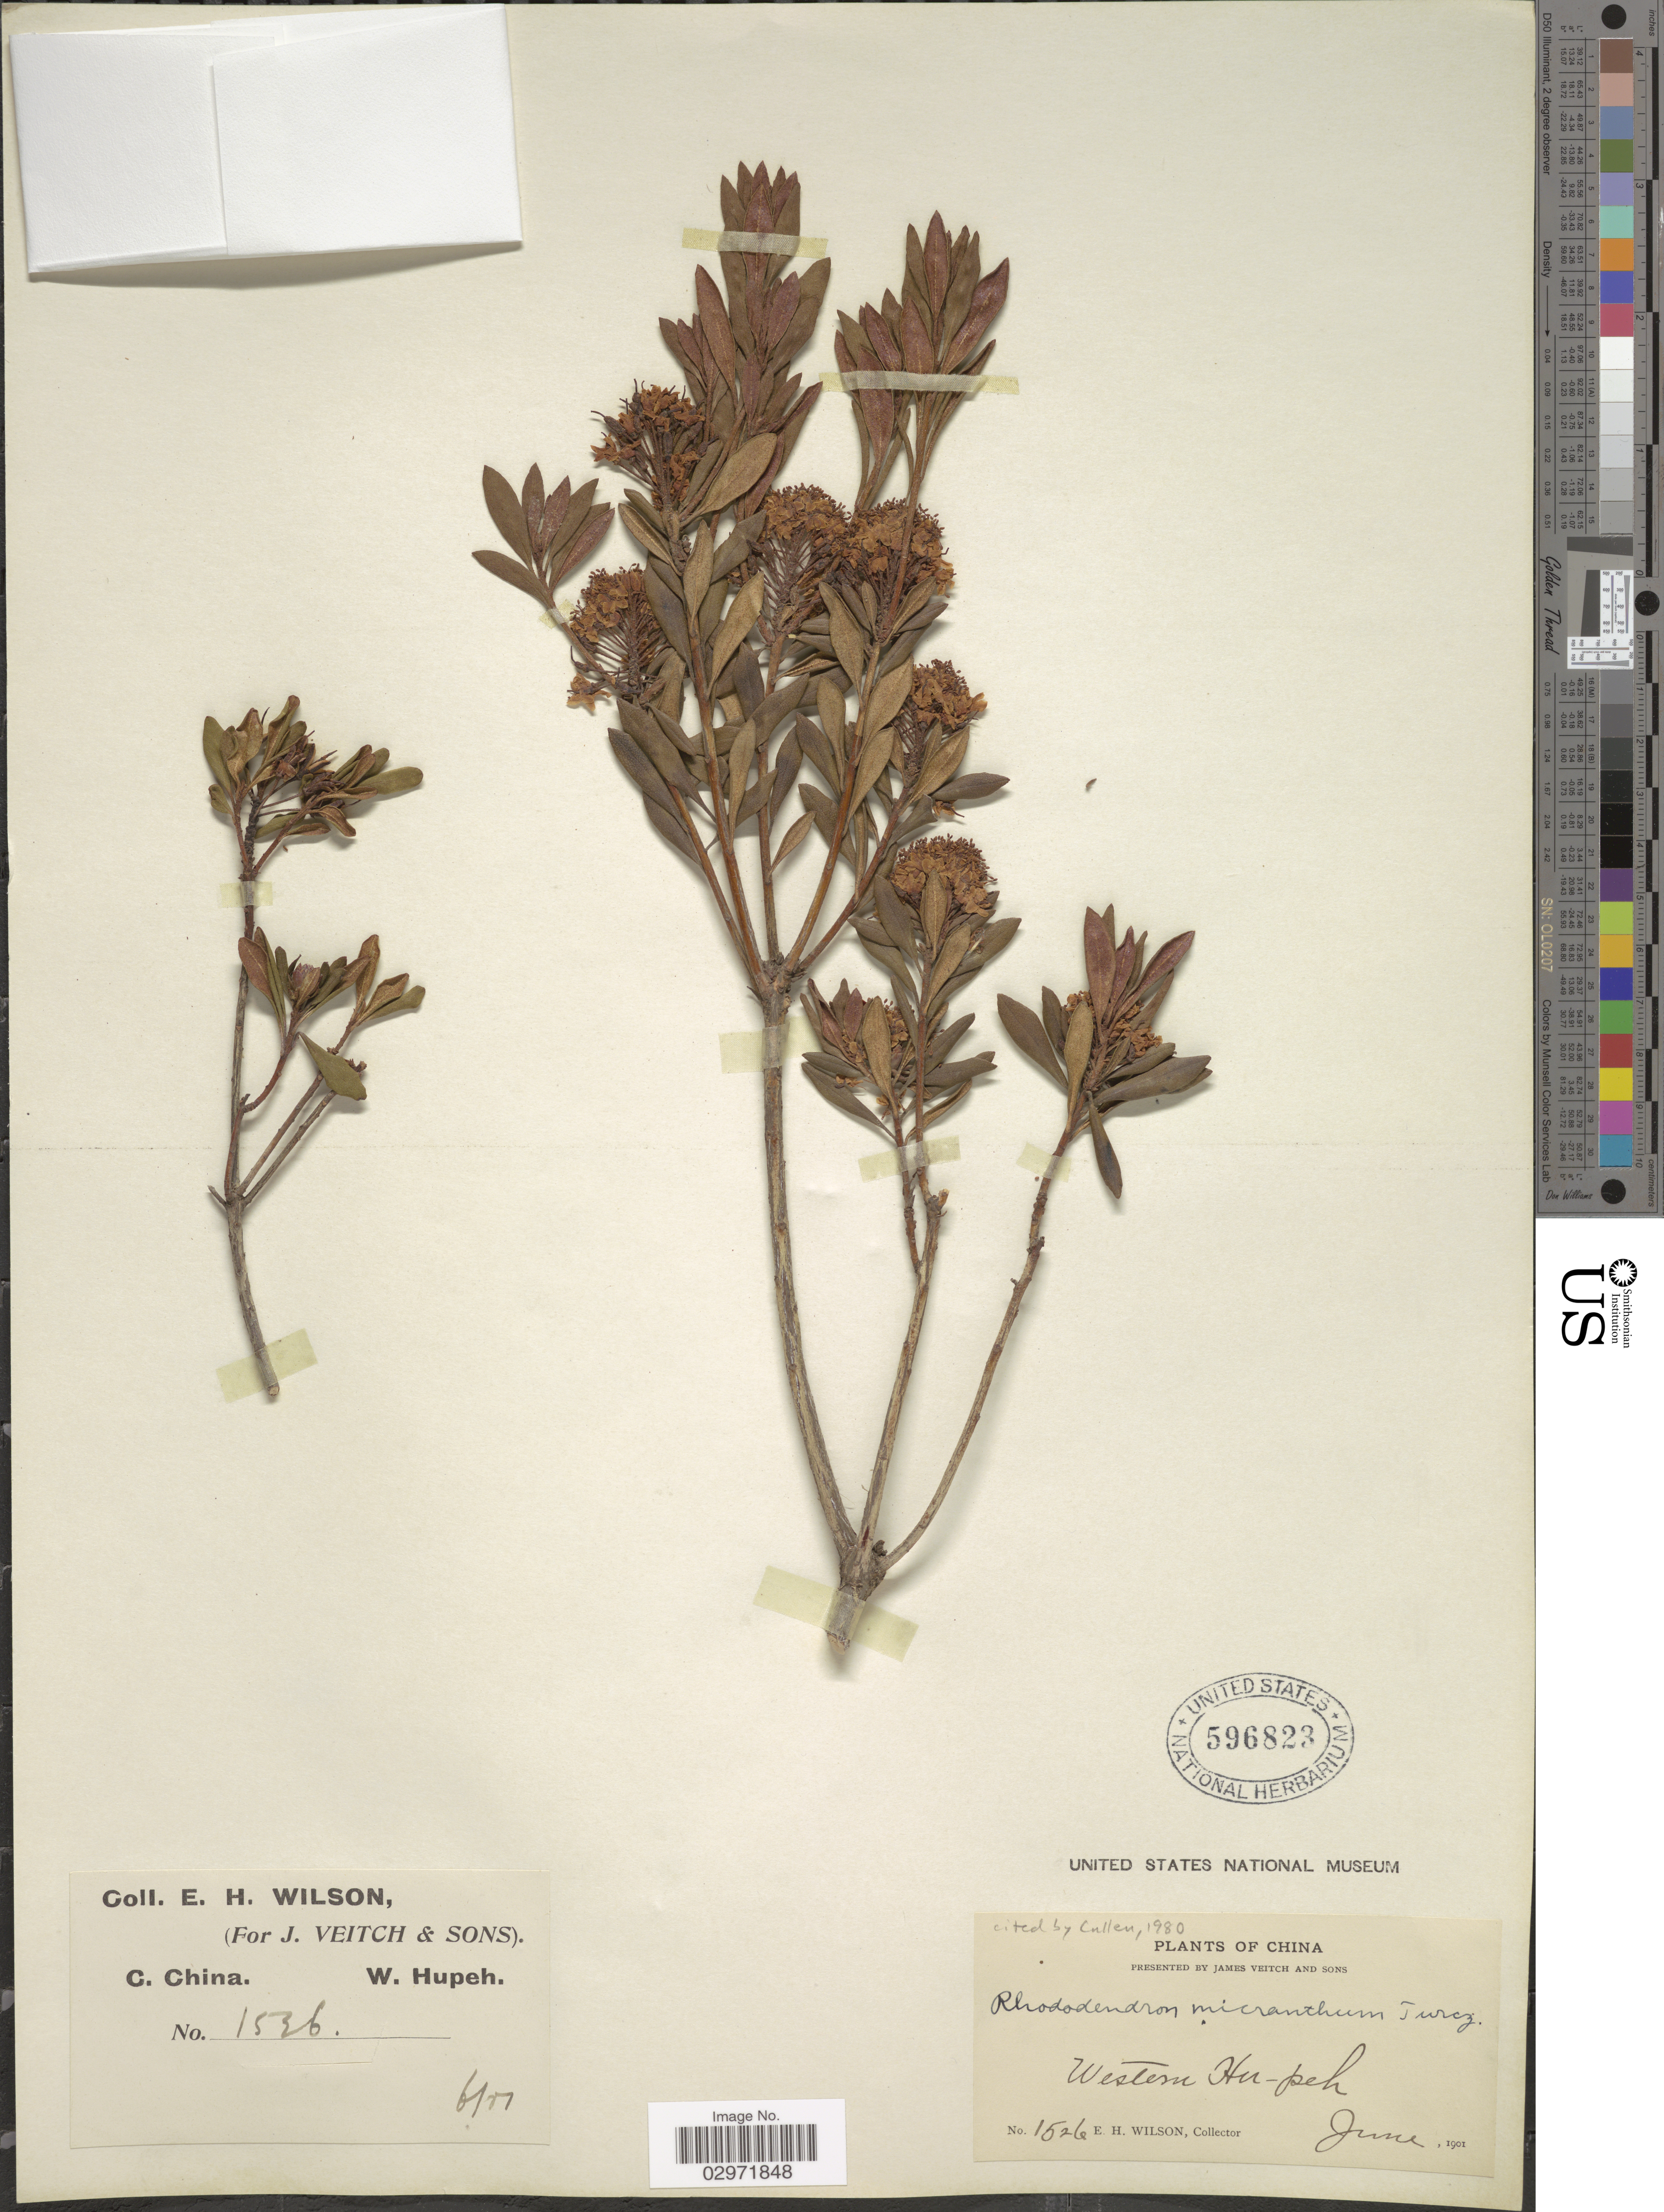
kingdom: Plantae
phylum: Tracheophyta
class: Magnoliopsida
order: Ericales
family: Ericaceae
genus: Rhododendron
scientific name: Rhododendron micranthum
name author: Turcz.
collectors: E. Wilson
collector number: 1526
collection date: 1901-06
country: China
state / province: Hubei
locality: Western Hu-peh.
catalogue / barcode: US 596823